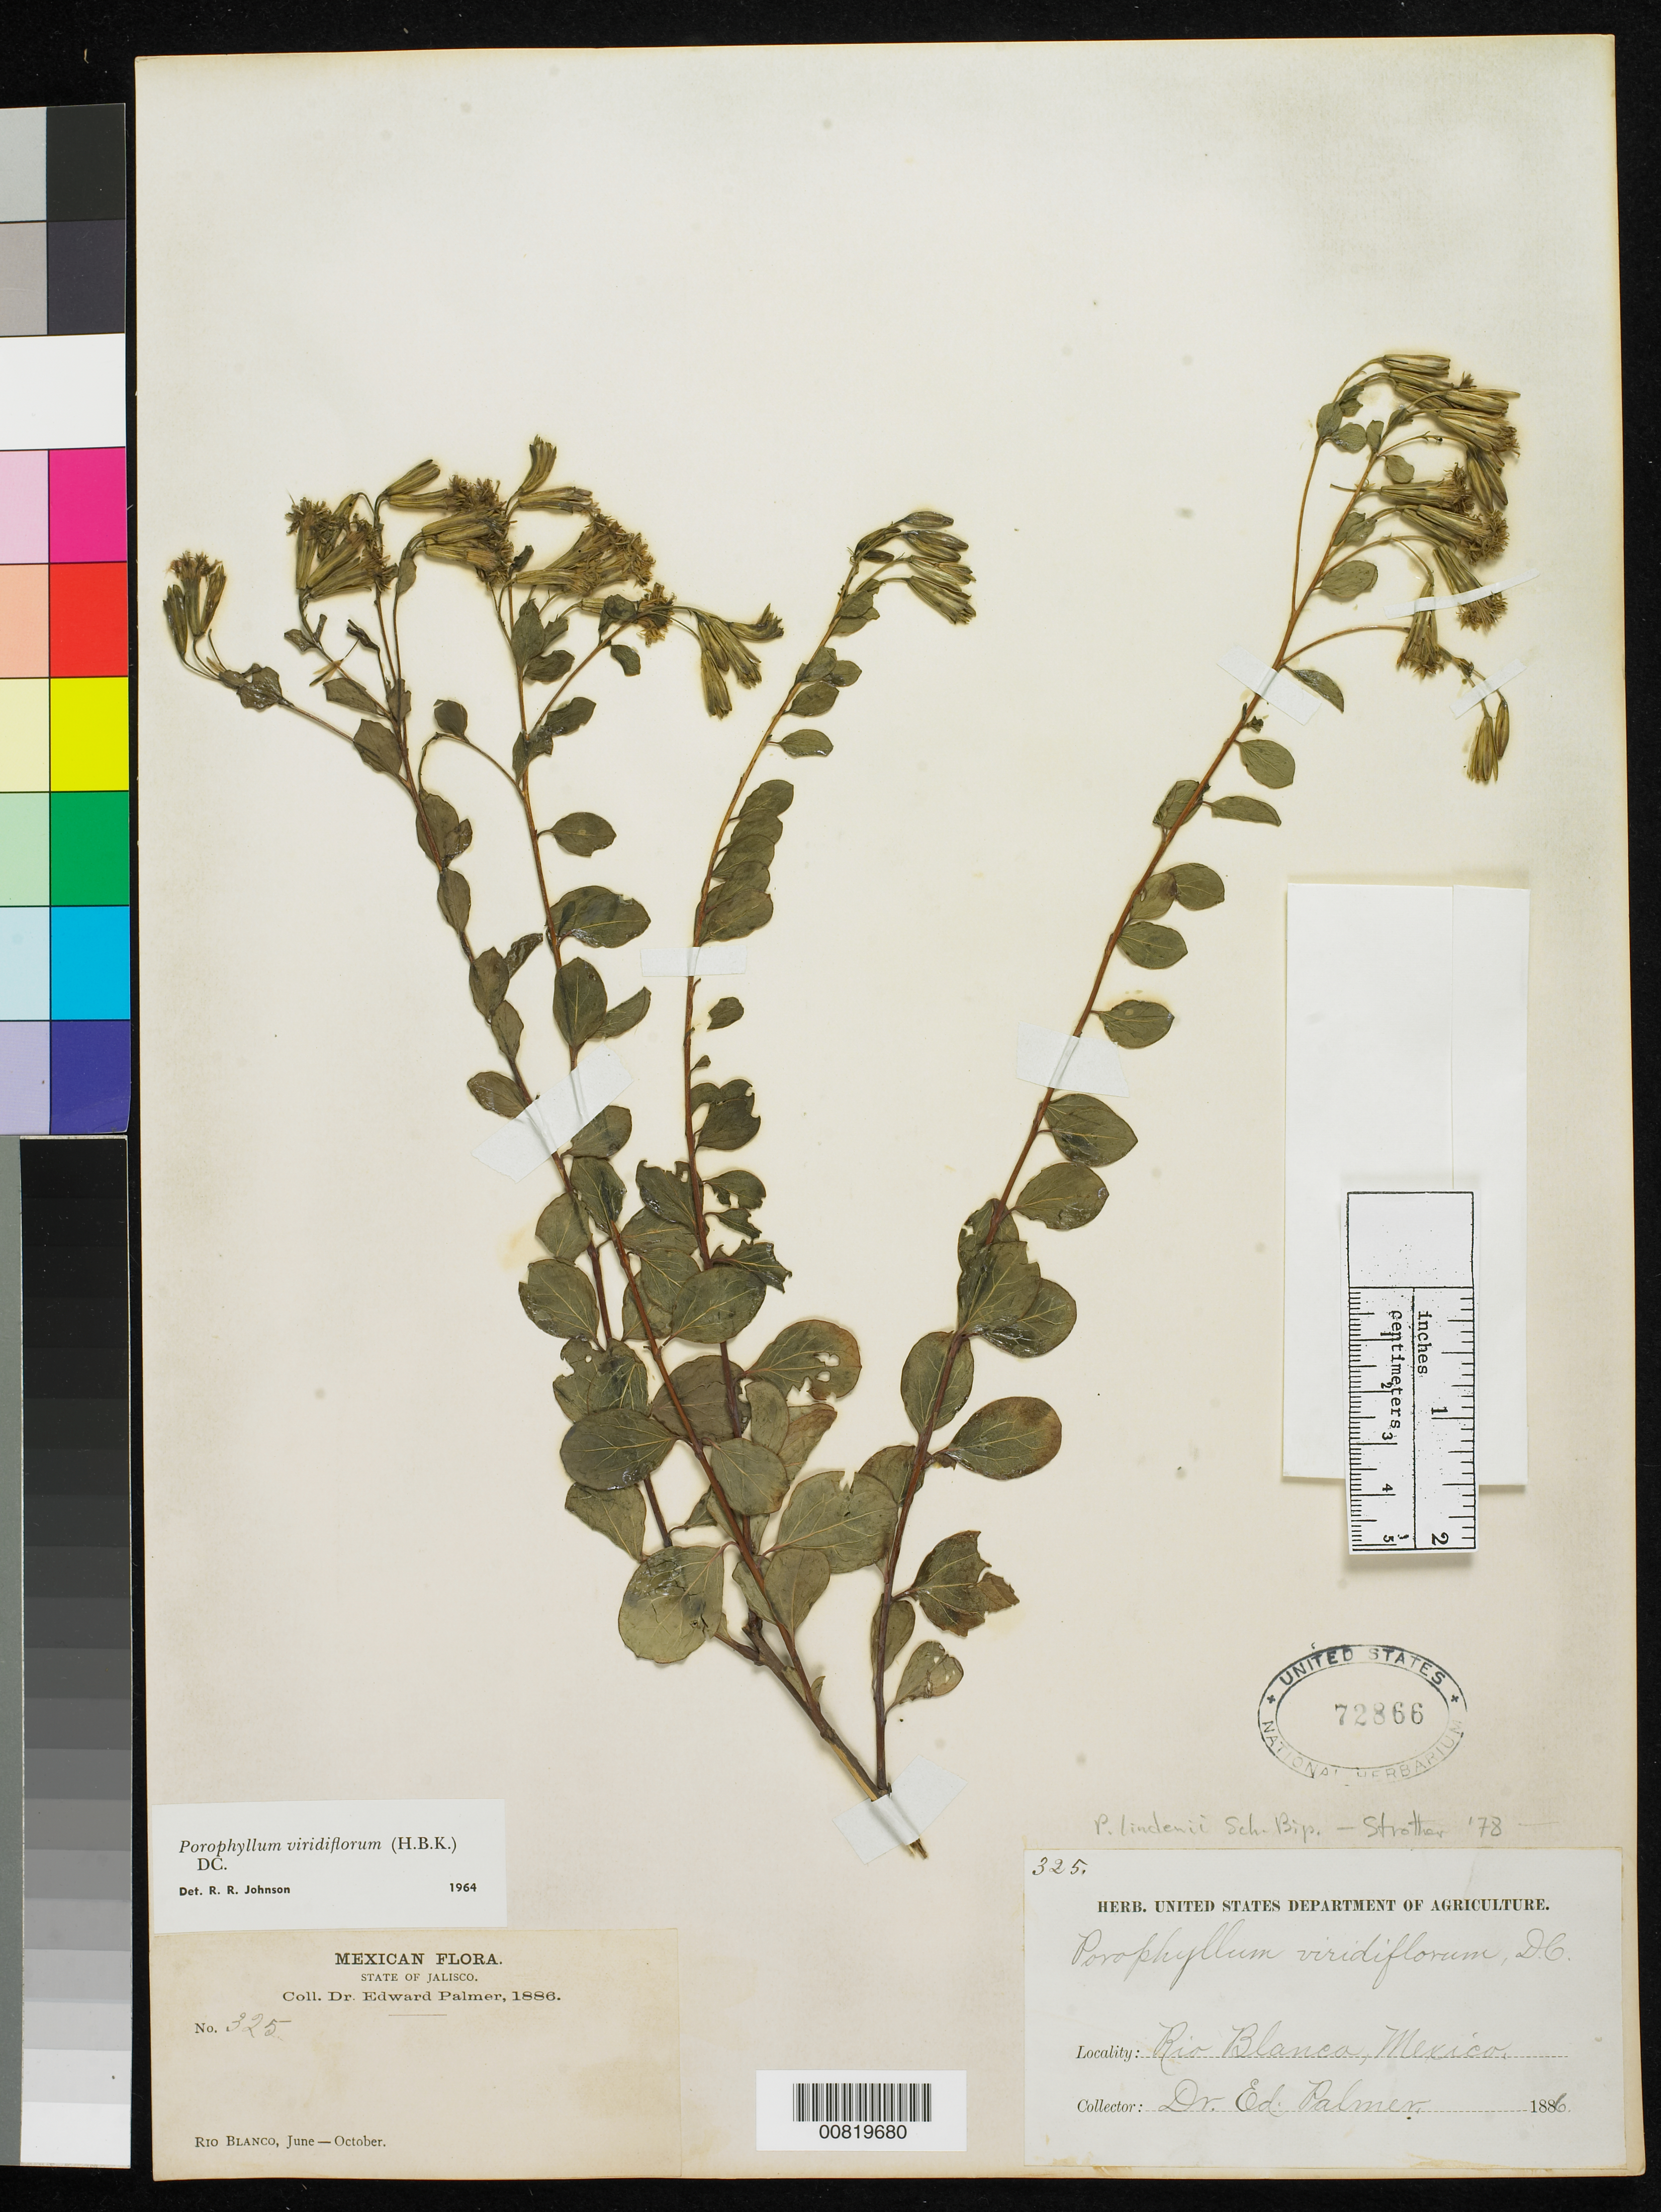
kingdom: Plantae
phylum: Tracheophyta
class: Magnoliopsida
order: Asterales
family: Asteraceae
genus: Porophyllum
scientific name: Porophyllum lindenii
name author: Sch. Bip. ex Seem.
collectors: E. Palmer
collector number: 325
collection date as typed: Jun 1886 to -- Oct 1886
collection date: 1886-06/1886-10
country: Mexico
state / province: Jalisco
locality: Rio Blanco, Jalisco.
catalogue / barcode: US 72866